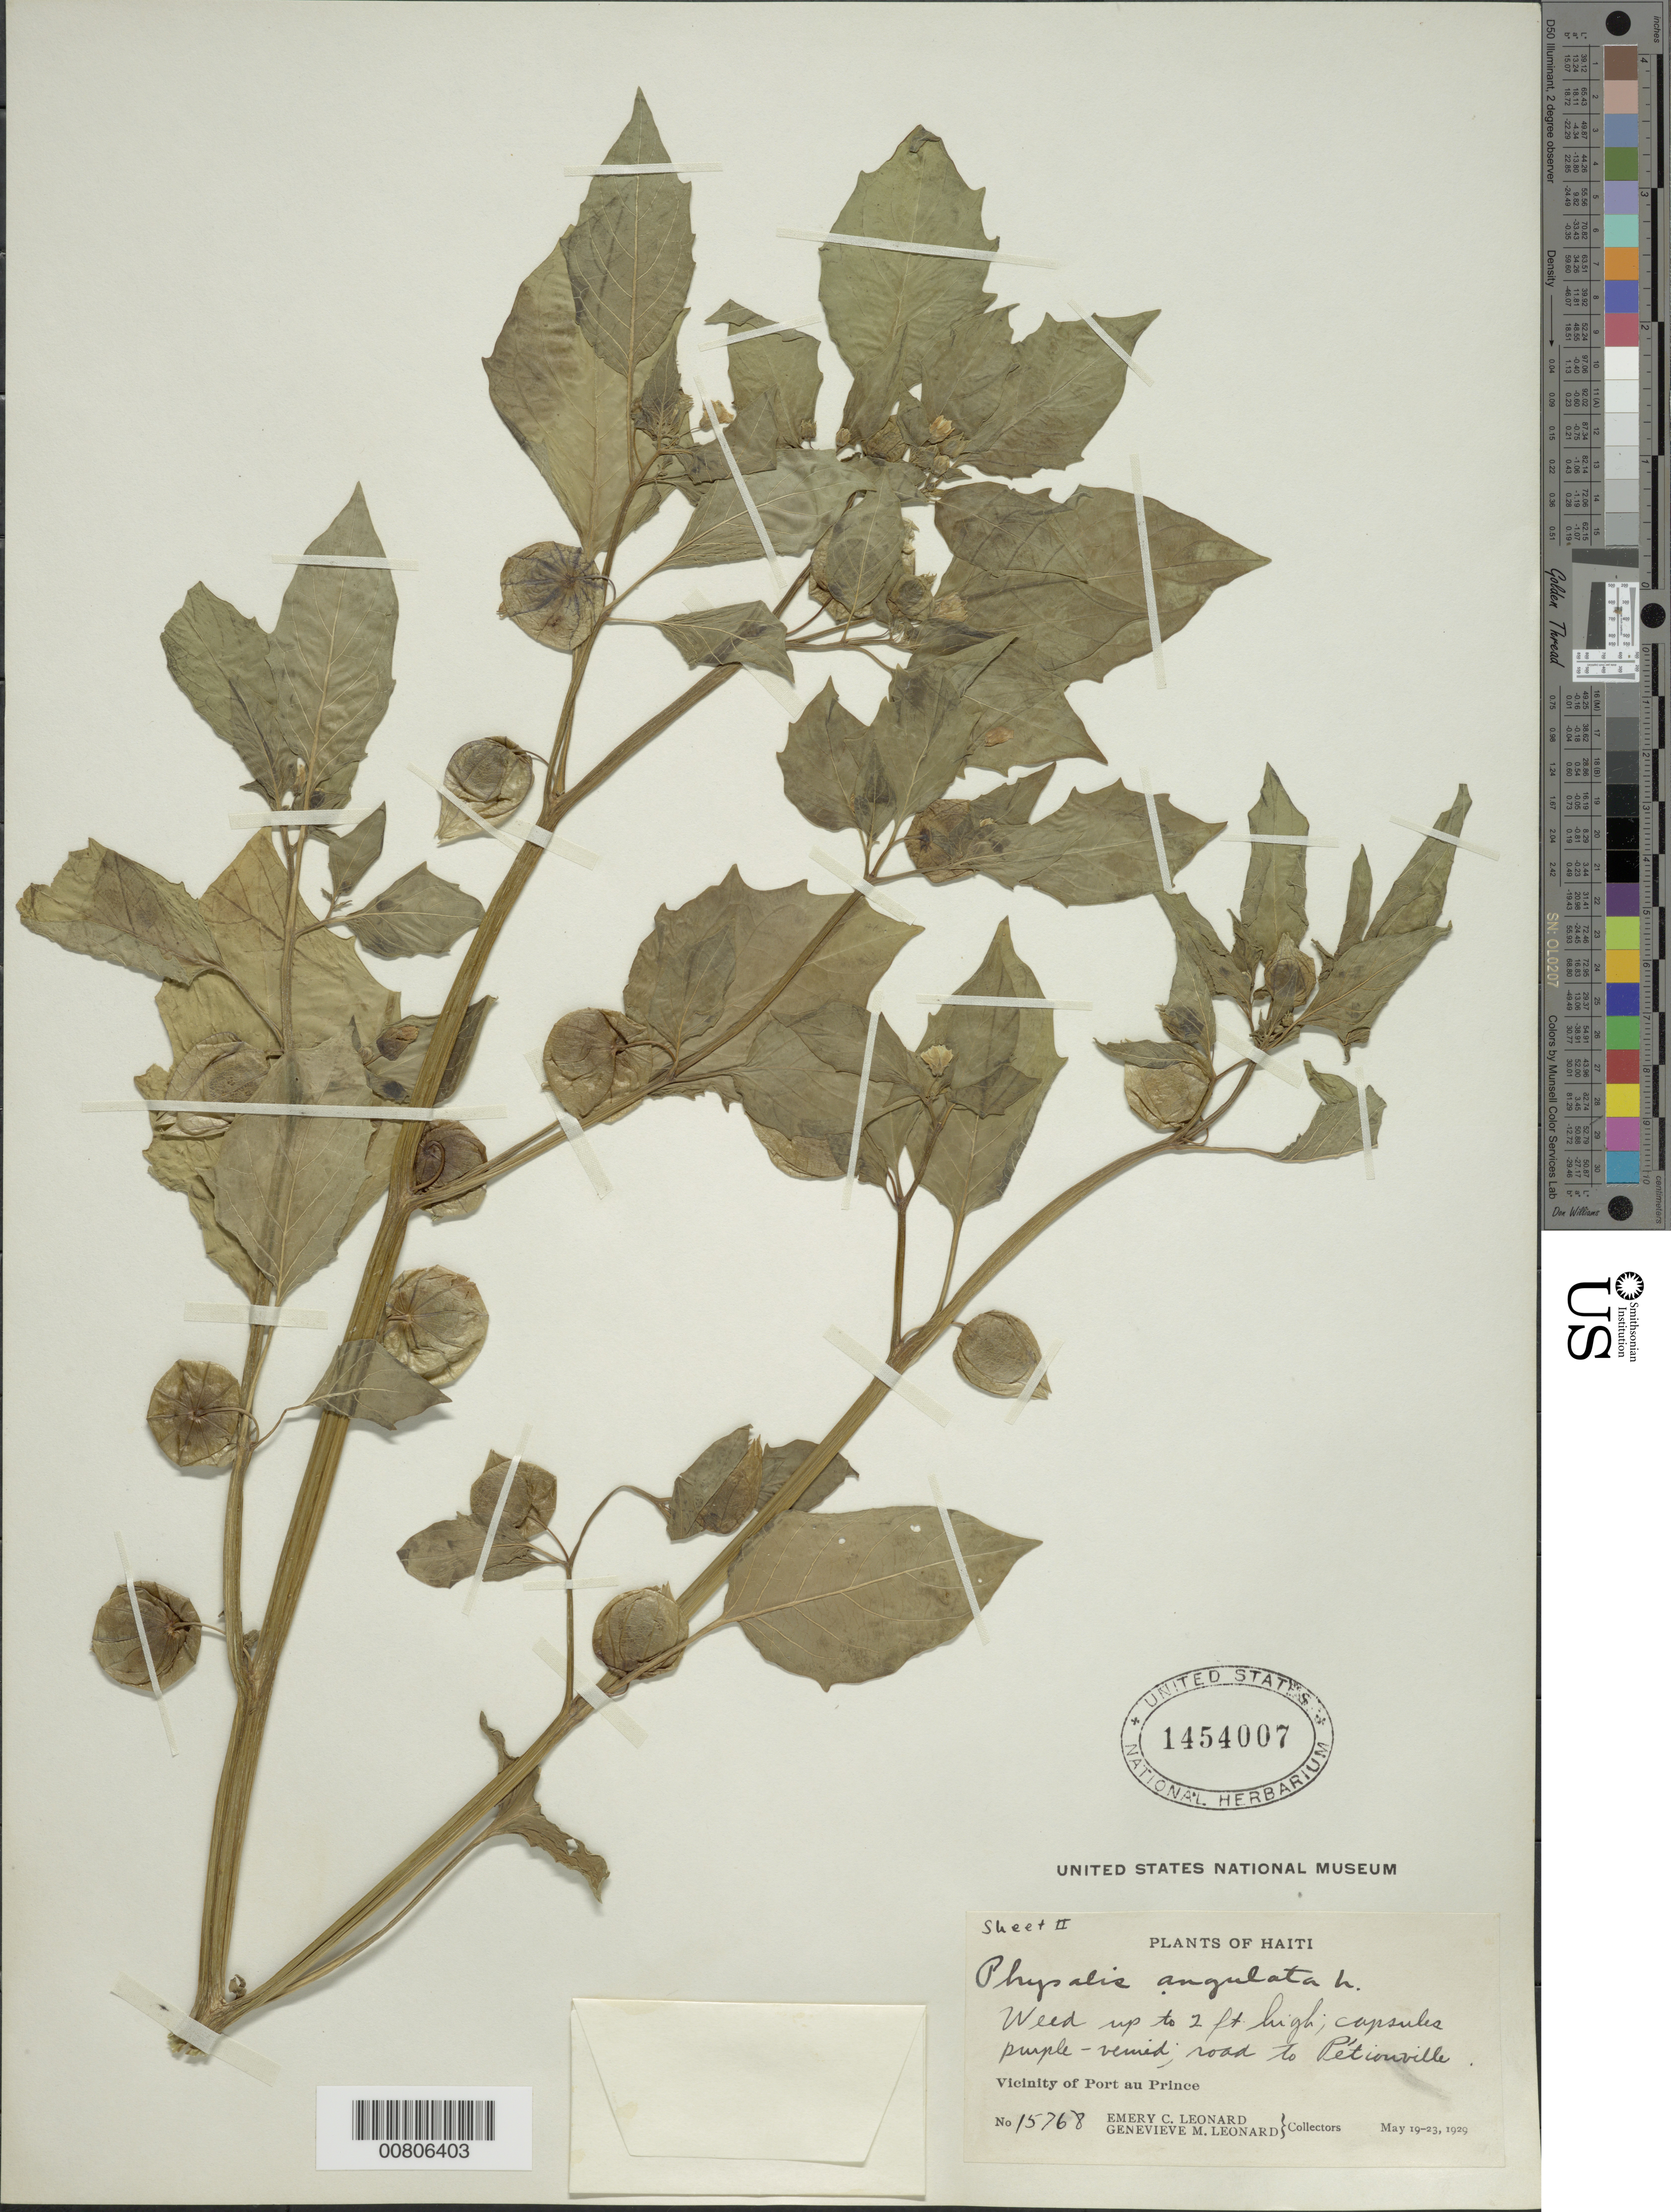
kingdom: Plantae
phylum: Tracheophyta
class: Magnoliopsida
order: Solanales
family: Solanaceae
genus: Physalis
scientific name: Physalis angulata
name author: L.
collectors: E. C. Leonard & G. M. Leonard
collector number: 15768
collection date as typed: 19 May 1929 to 23 May 1929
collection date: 1929-05-19/1929-05-23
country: Haiti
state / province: Ouest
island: Hispaniola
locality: Vicinity of Port au Prince, road to Pétionville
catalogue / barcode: US 1454007